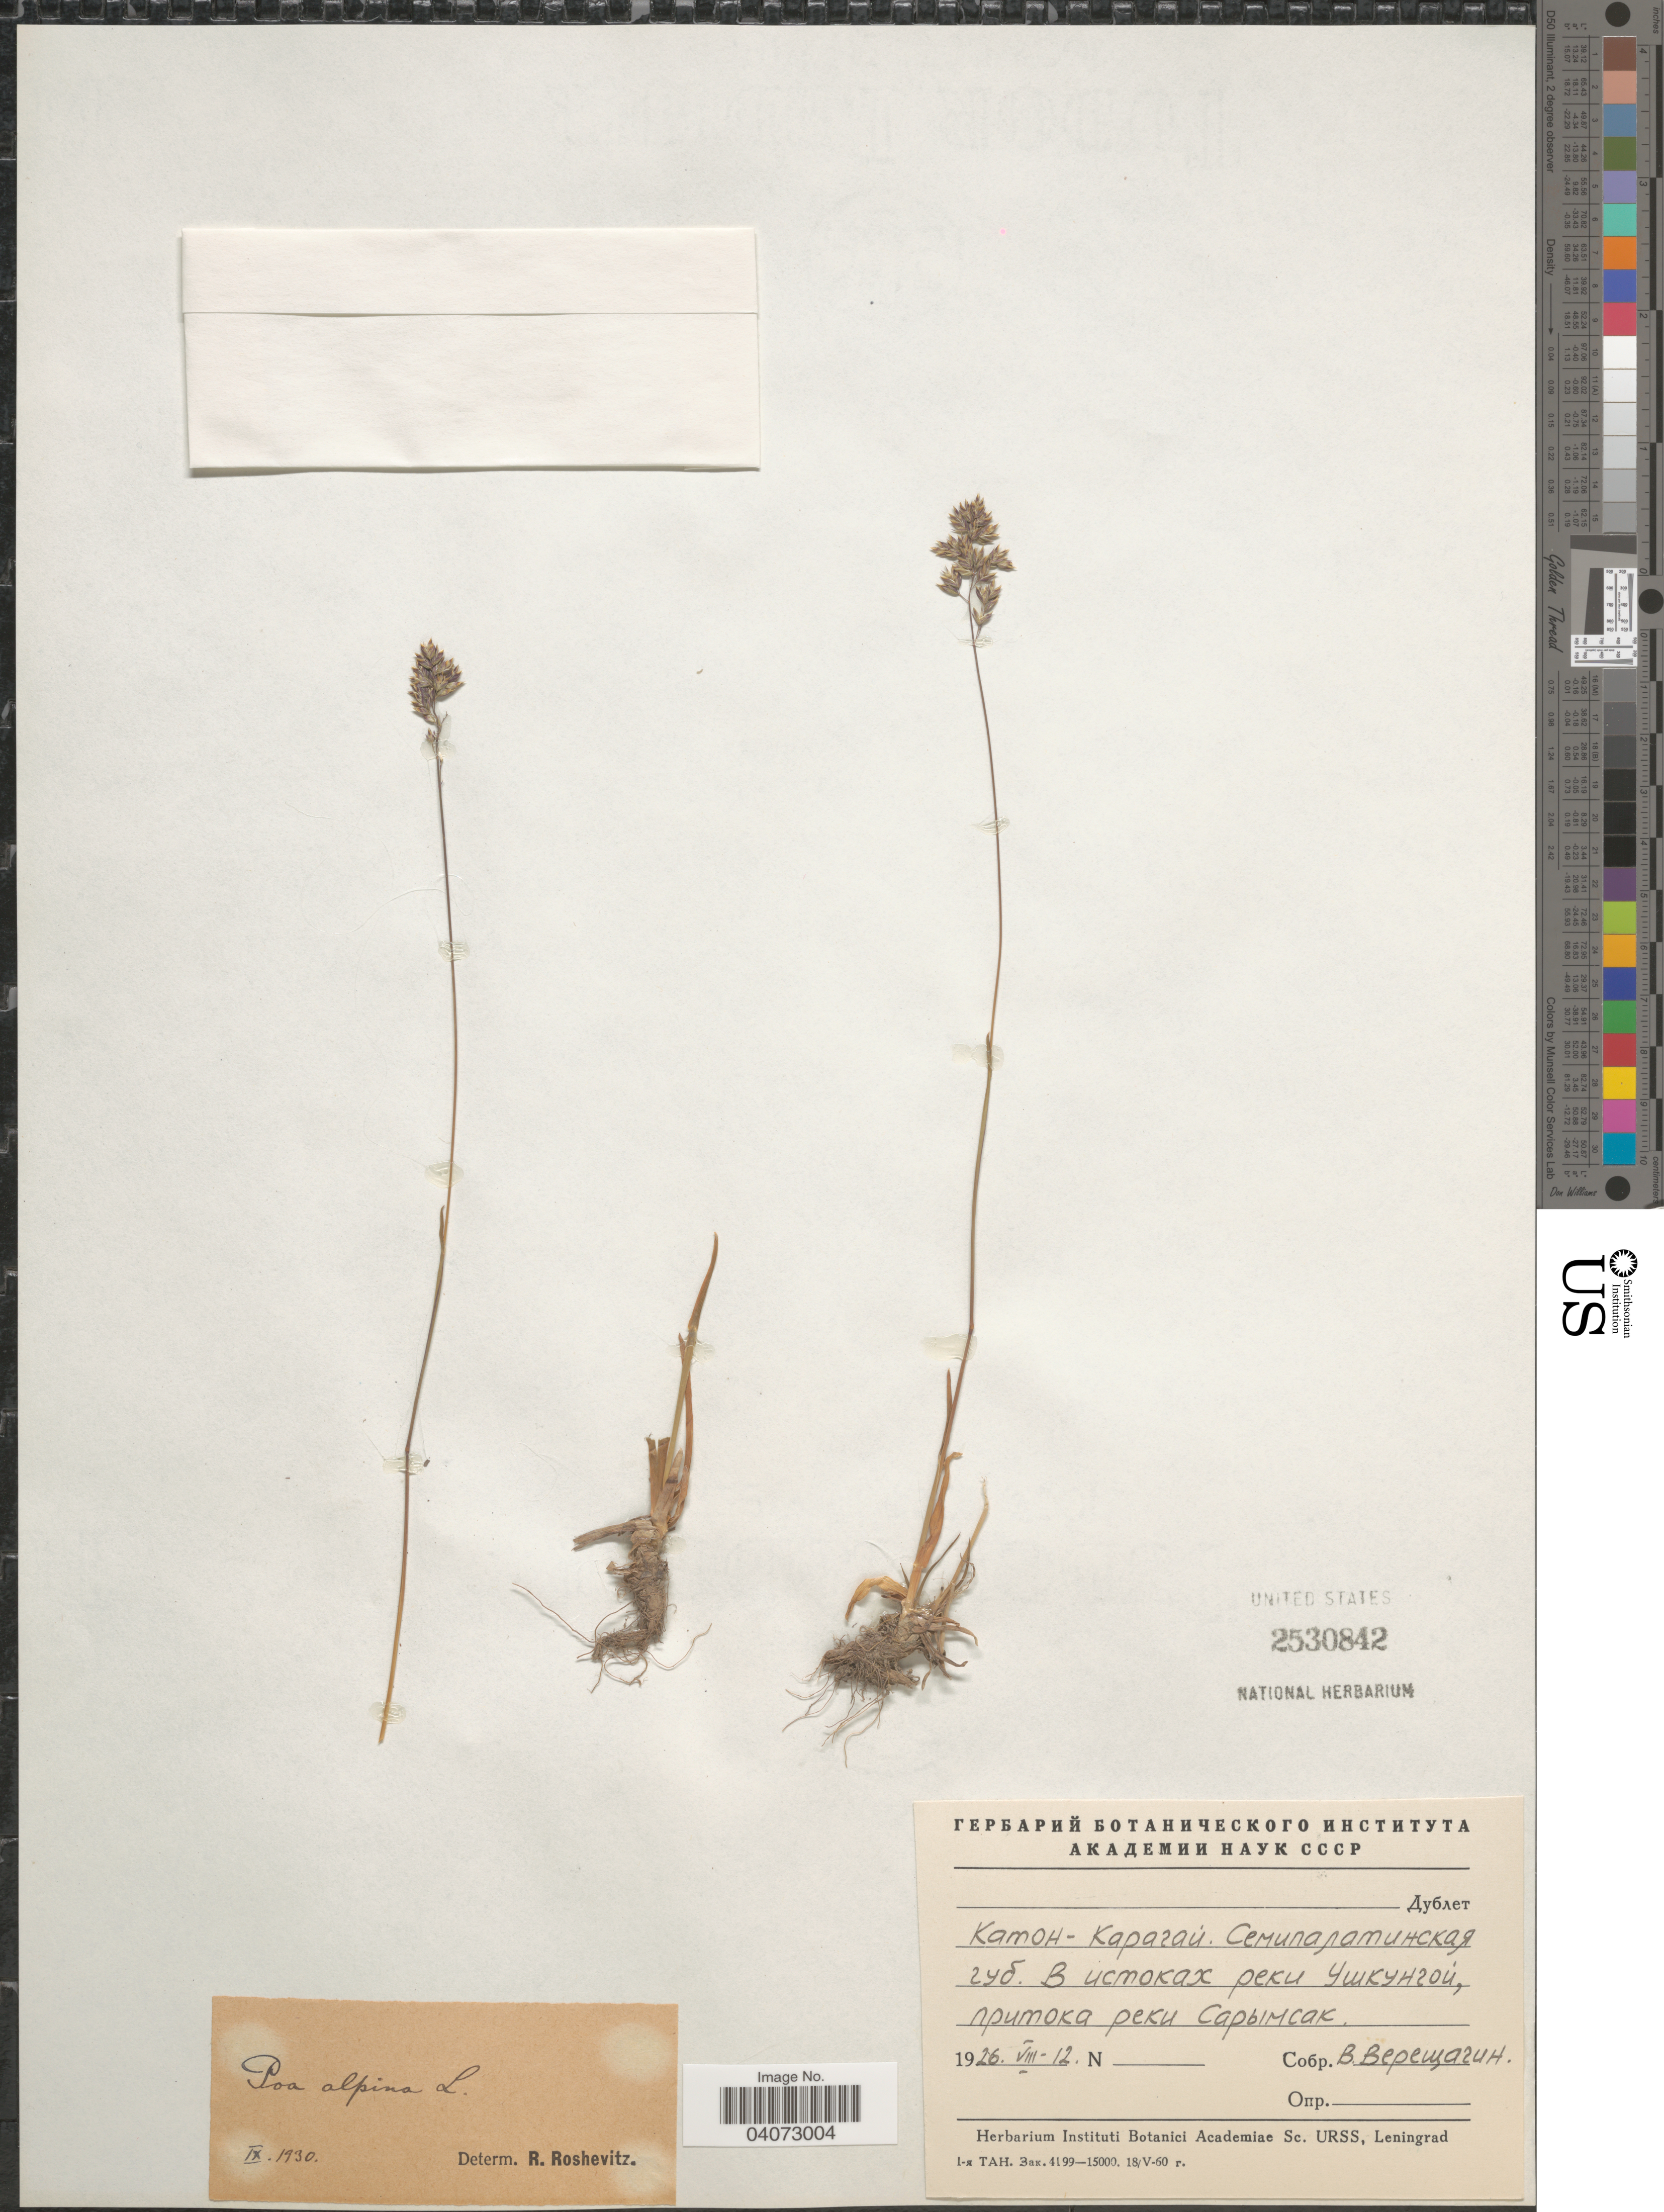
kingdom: Plantae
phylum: Tracheophyta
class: Liliopsida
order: Poales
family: Poaceae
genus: Poa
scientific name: Poa alpina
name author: L.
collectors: V. Vereshchagin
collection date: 1926-08-12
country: Kazakhstan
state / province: East Kazakhstan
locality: Katon-Karagay, source of the river Ushkungoy, tributary of river Sarymsak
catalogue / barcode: US 2530842